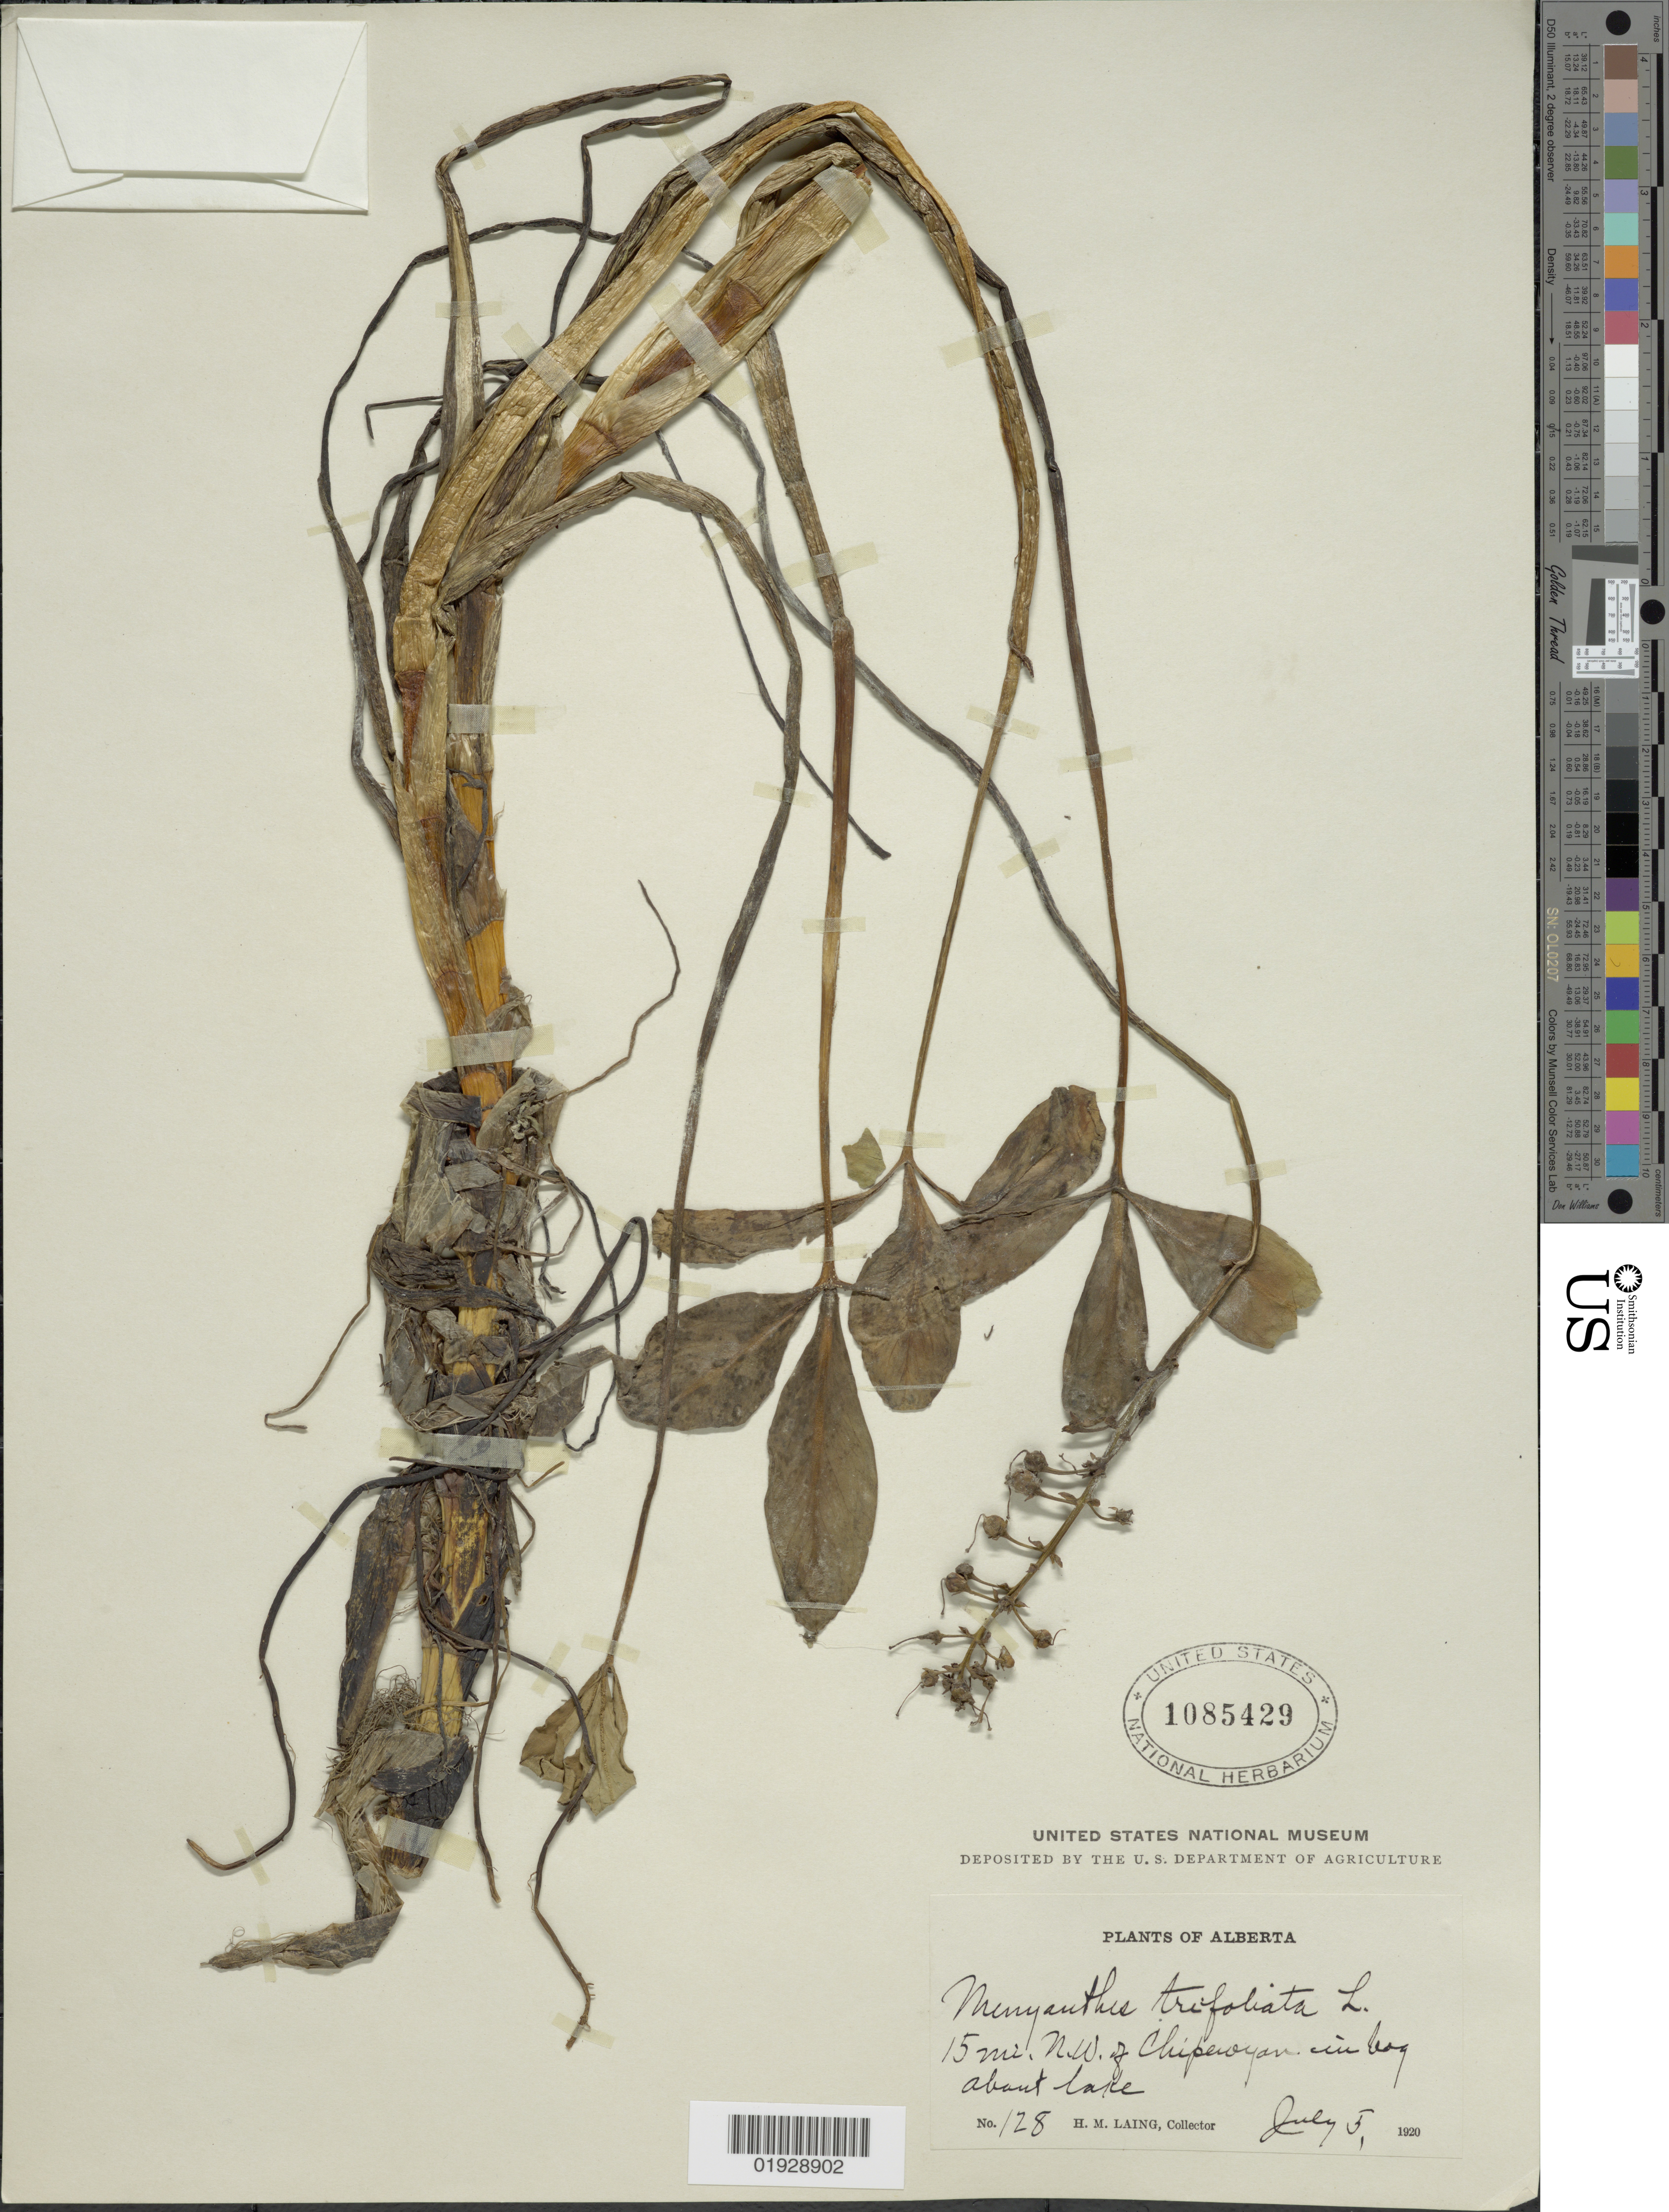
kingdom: Plantae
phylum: Tracheophyta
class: Magnoliopsida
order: Asterales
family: Menyanthaceae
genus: Menyanthes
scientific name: Menyanthes trifoliata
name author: L.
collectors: H. Laing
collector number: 128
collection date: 1920-07-05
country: Canada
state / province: Alberta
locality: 15 mi. N.W. of Chipewyan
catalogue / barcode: US 1085429